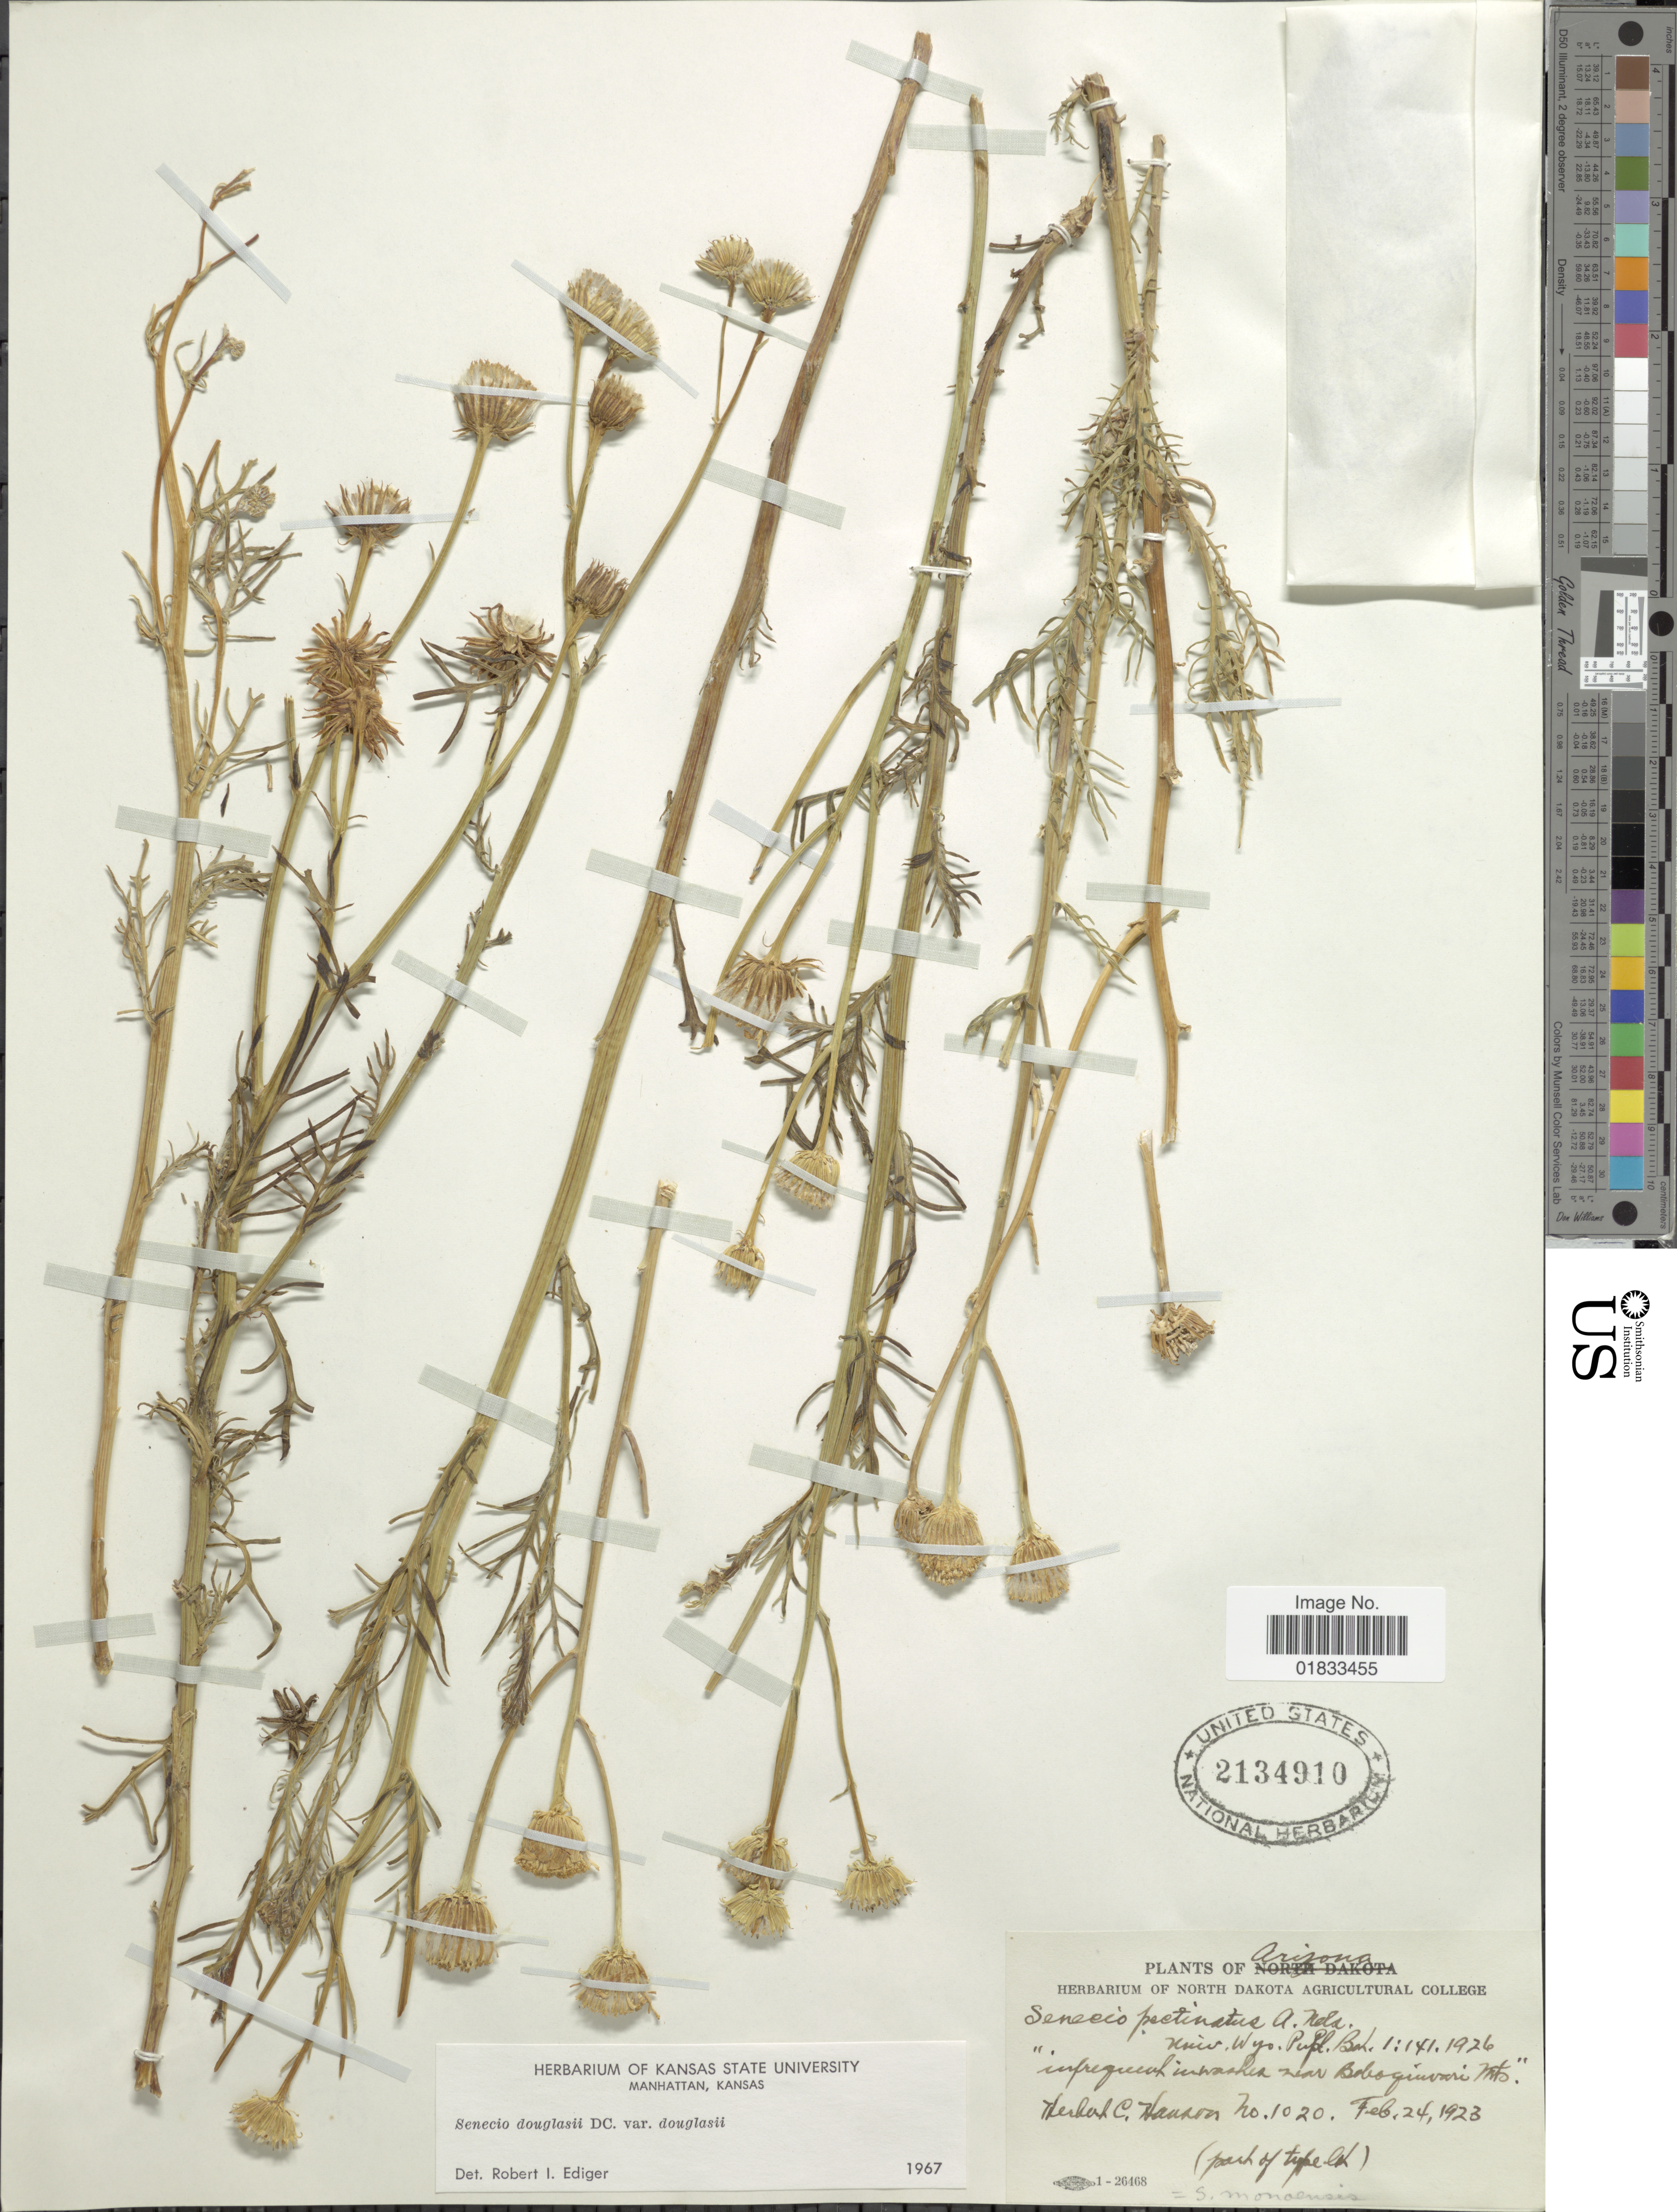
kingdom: Plantae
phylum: Tracheophyta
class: Magnoliopsida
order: Asterales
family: Asteraceae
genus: Senecio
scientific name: Senecio flaccidus var. douglasii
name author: (DC.) B.L. Turner & T.M. Barkley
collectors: H. Hanson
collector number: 1020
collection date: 1923-02-24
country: United States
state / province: Arizona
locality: Infrequent in washes near Baboquivari Mts.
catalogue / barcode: US 2134910